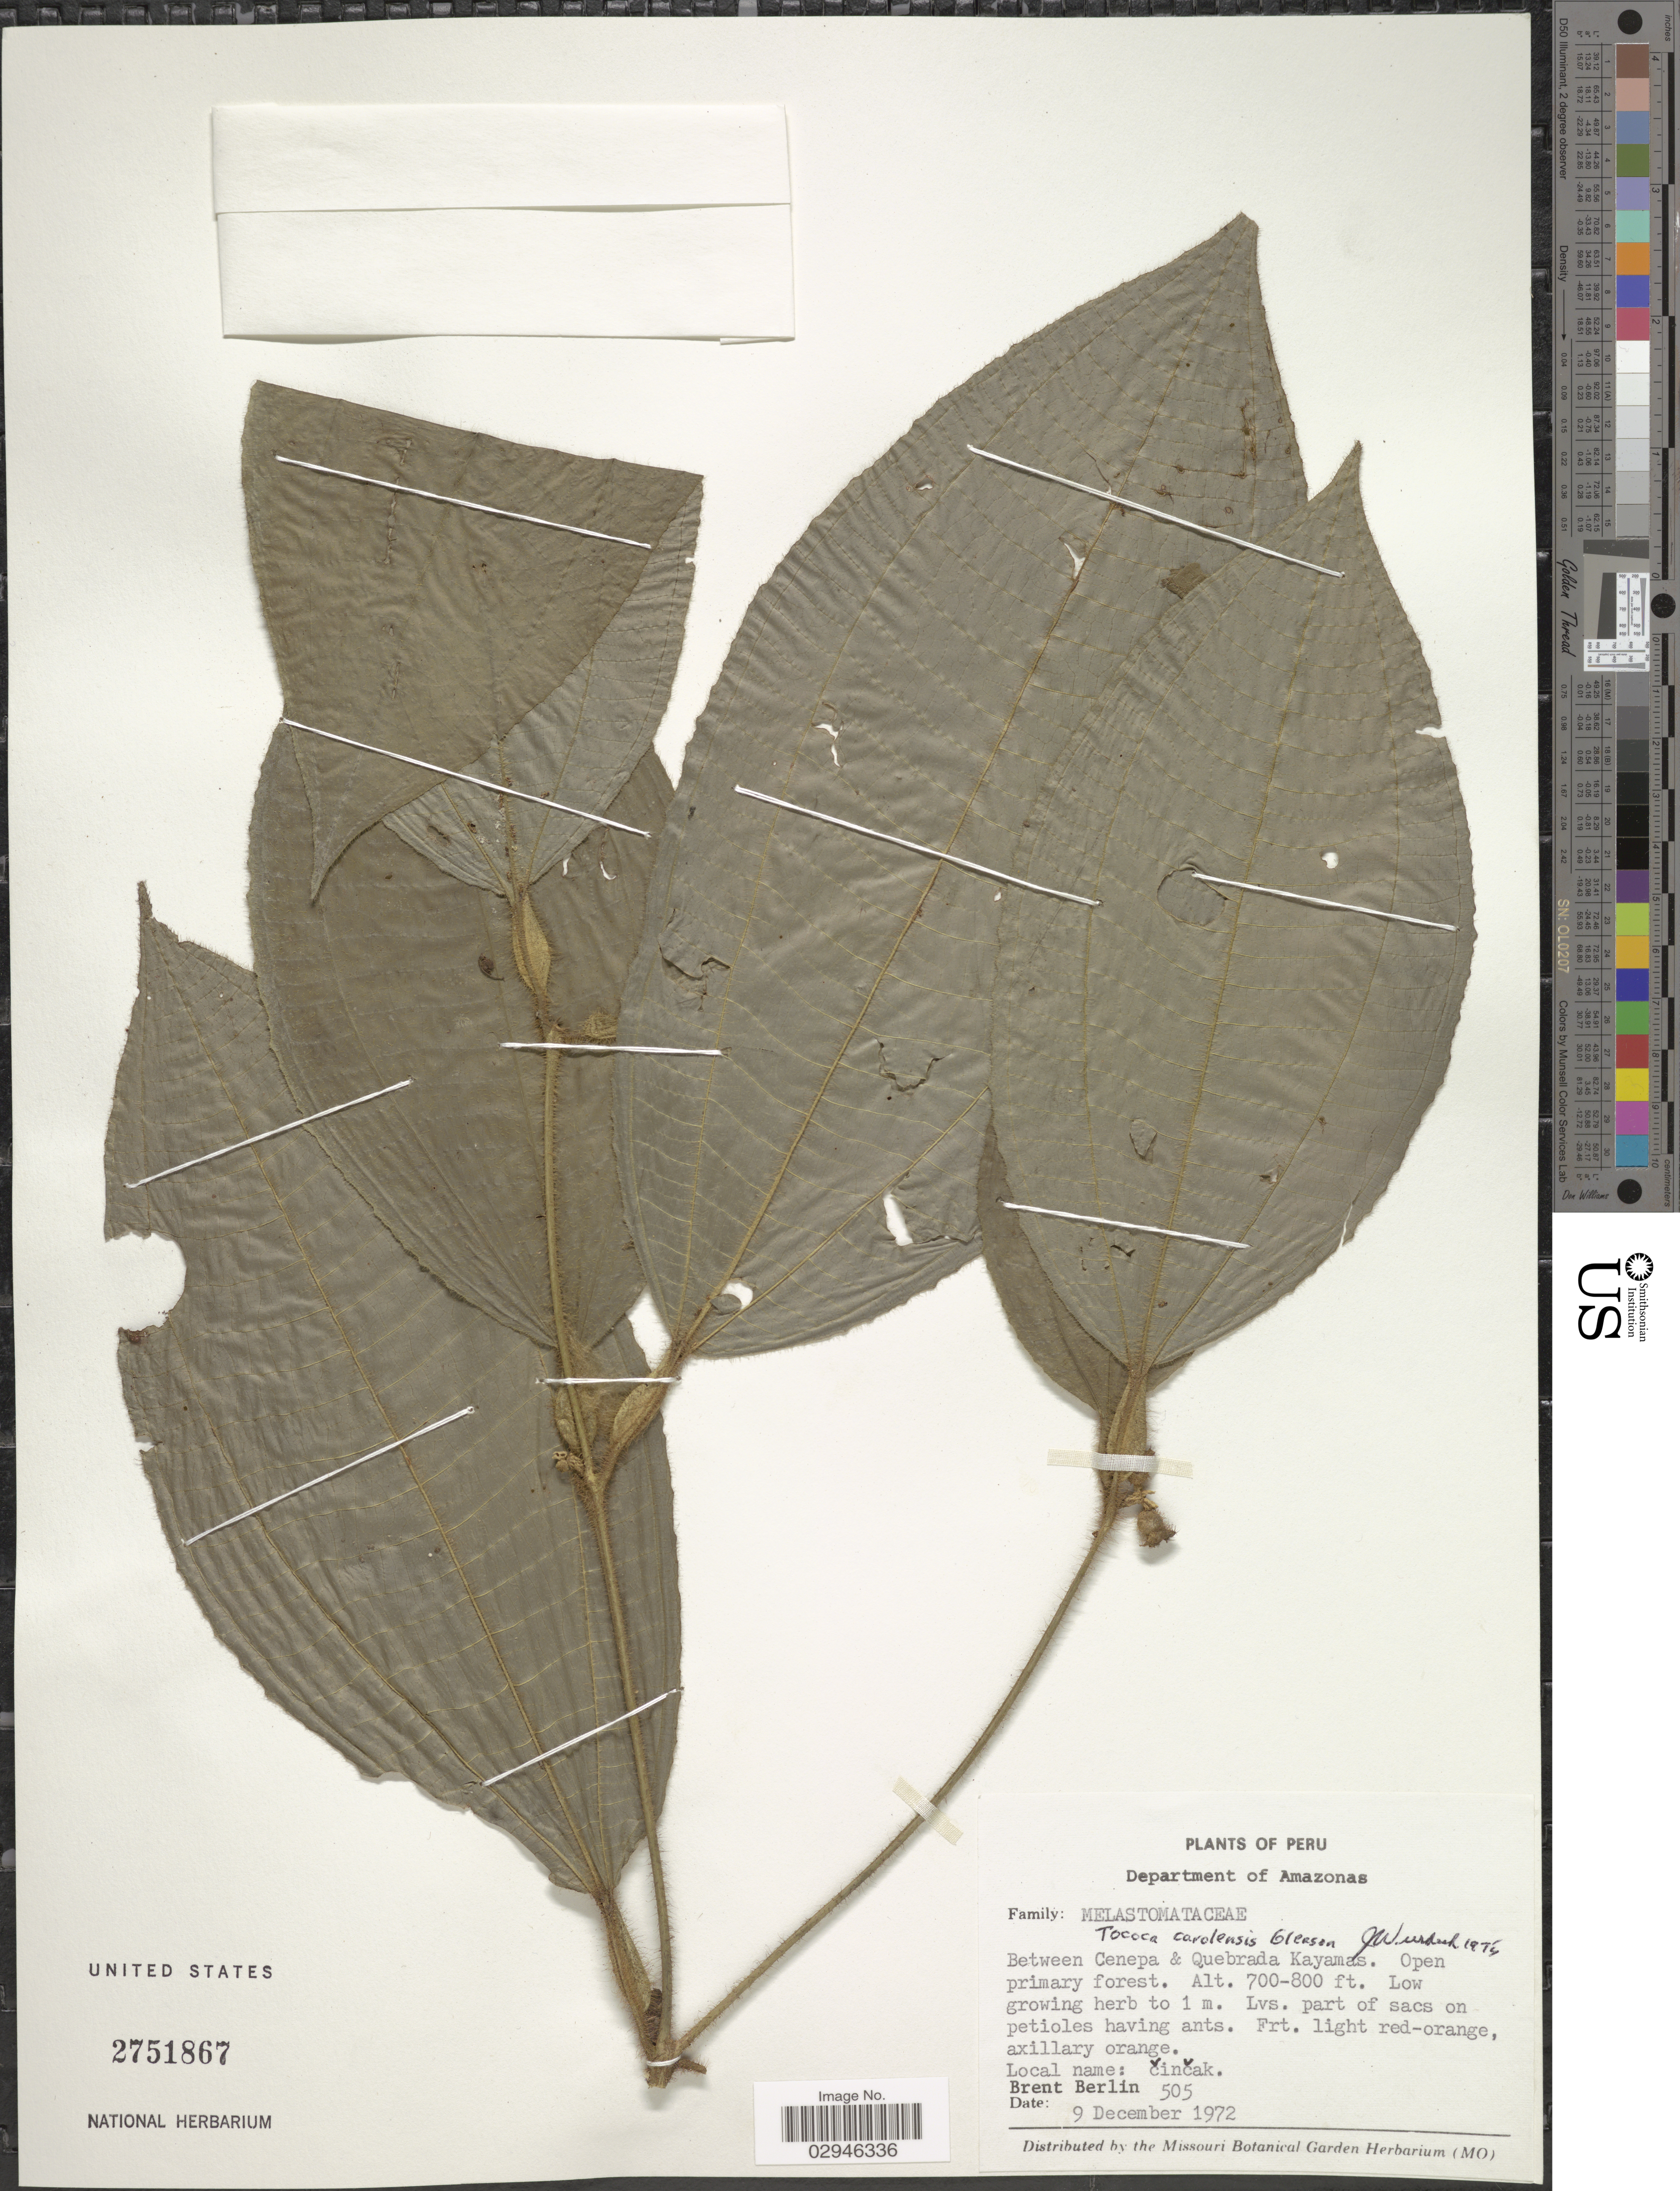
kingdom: Plantae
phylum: Tracheophyta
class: Magnoliopsida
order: Myrtales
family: Melastomataceae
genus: Tococa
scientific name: Tococa carolensis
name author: Gleason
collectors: B. Berlin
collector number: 505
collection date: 1972-12-09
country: Peru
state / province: Amazonas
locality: Department of Amazonas, Between Cenepa & Quebrada Kayamas.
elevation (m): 213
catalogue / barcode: US 2751867